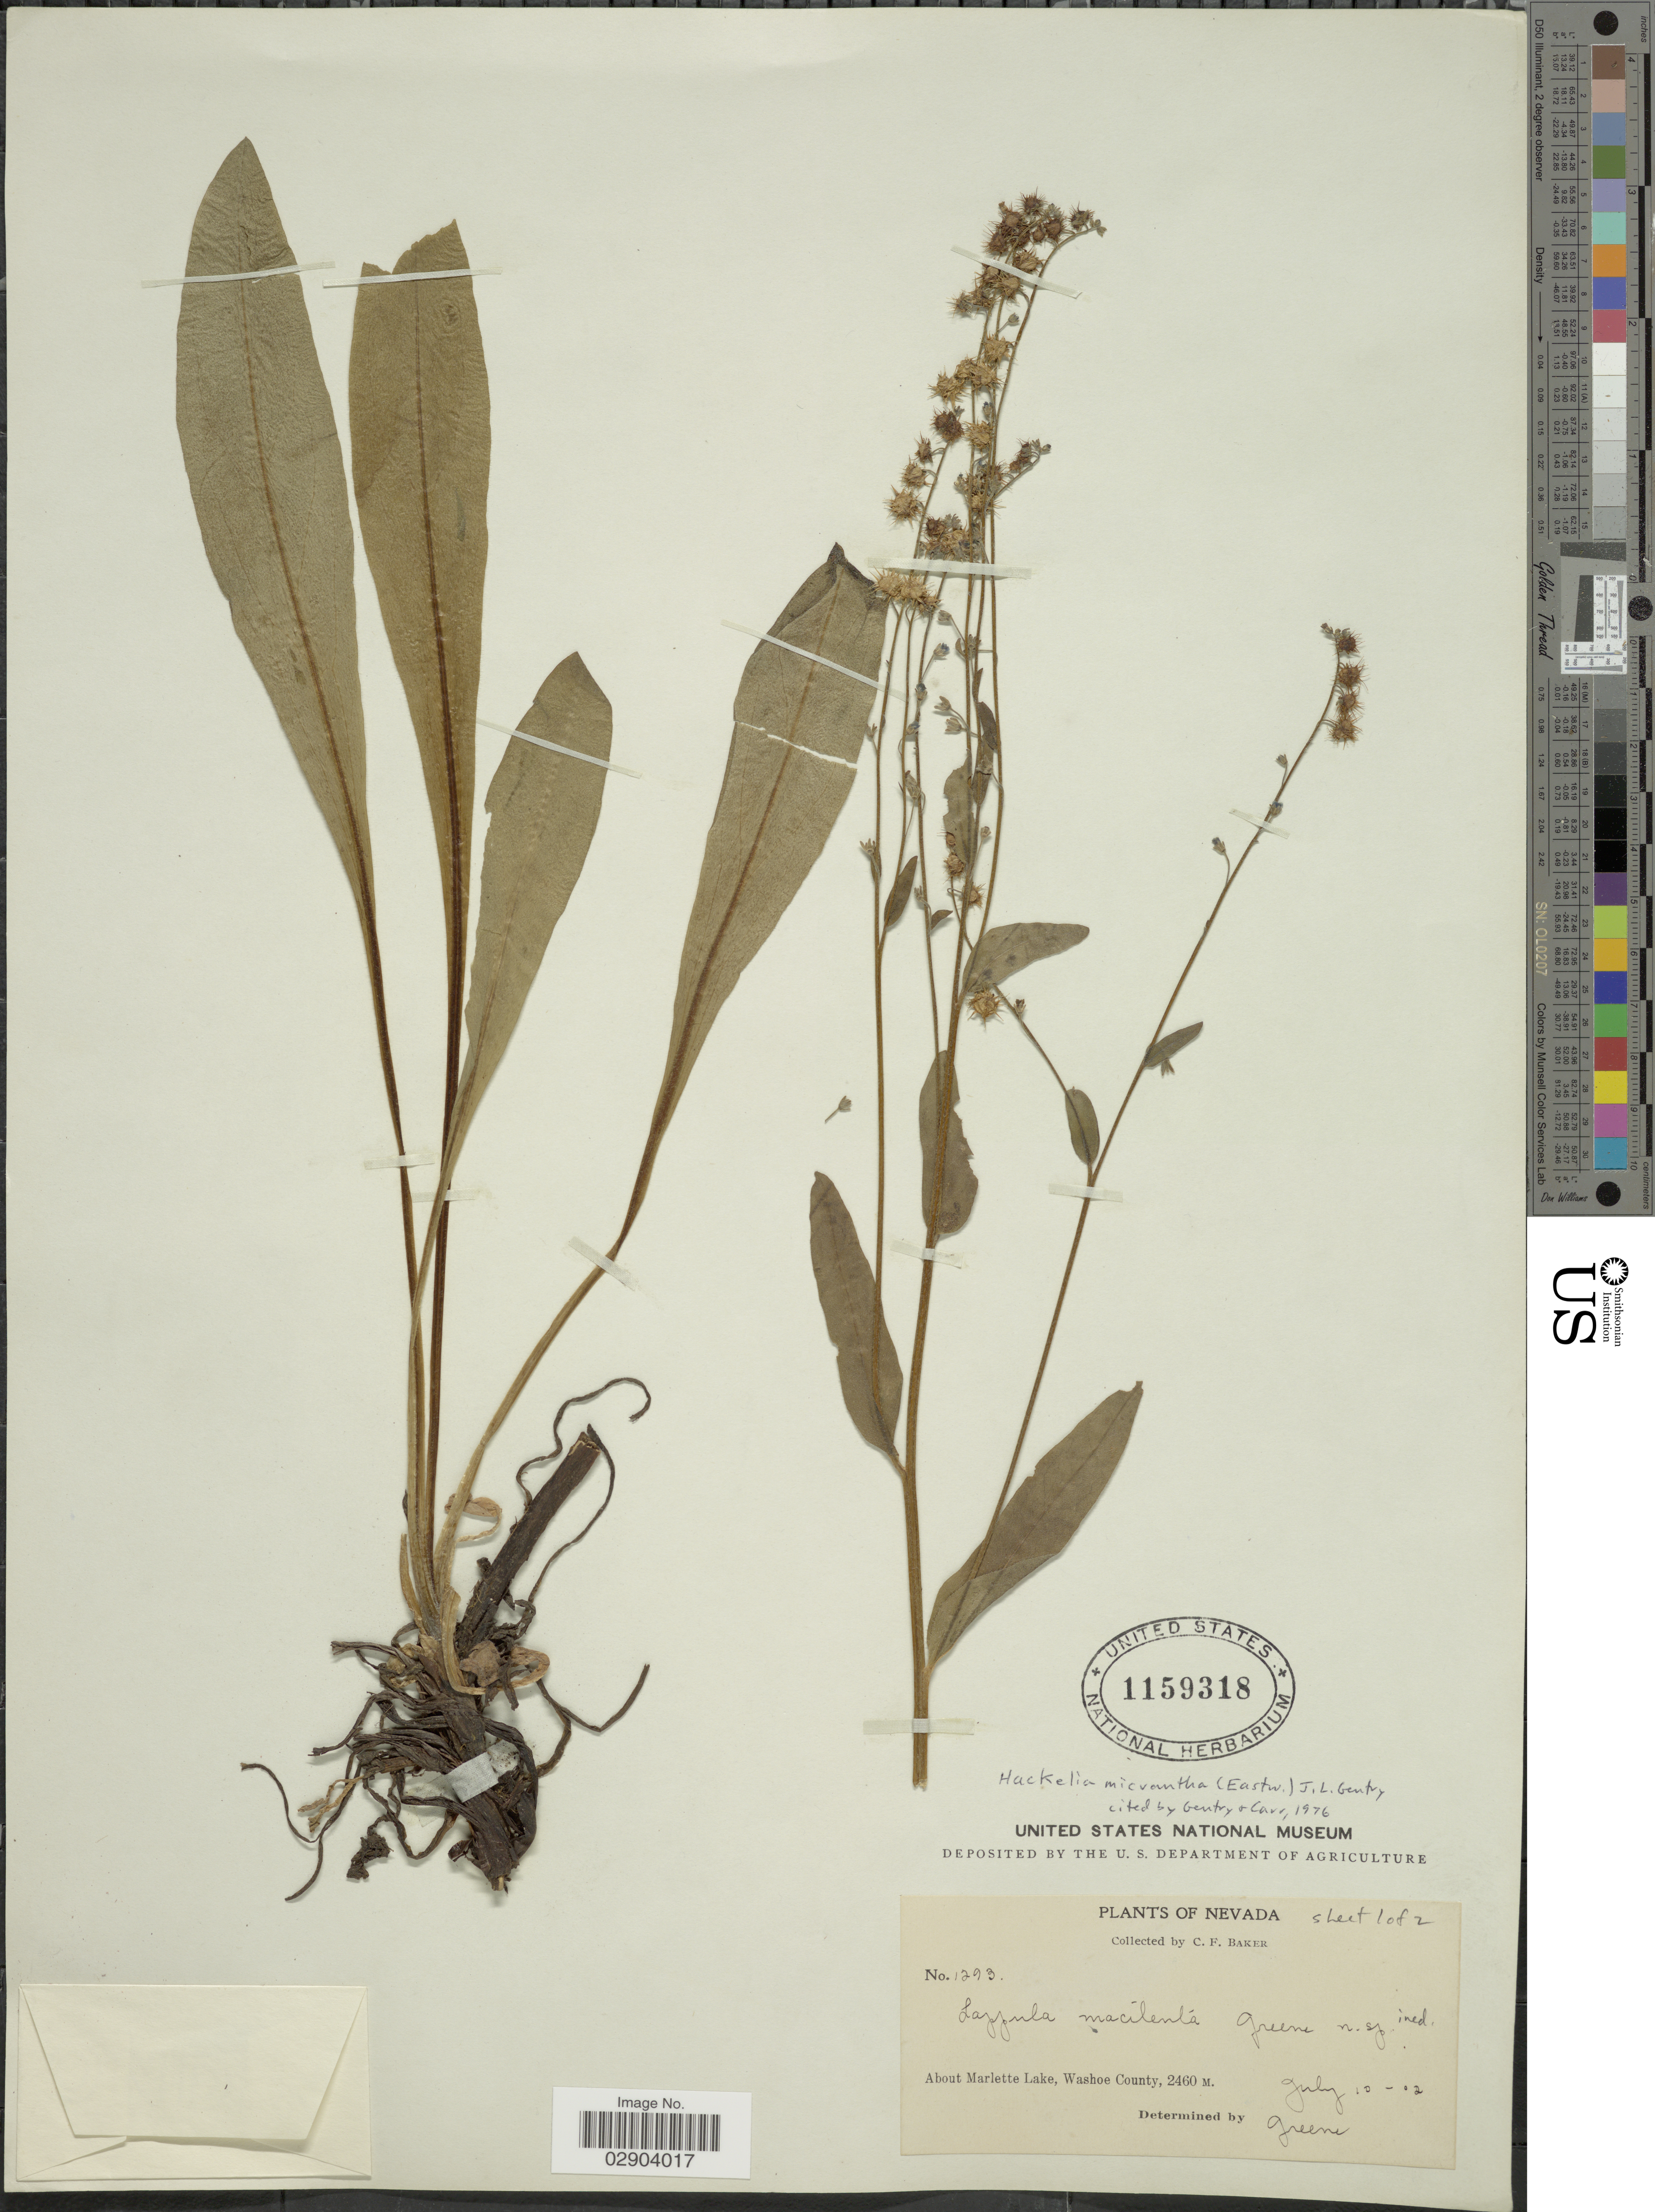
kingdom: Plantae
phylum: Tracheophyta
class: Magnoliopsida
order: Boraginales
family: Boraginaceae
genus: Hackelia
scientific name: Hackelia micrantha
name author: (Eastw.) J.L. Gentry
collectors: C. F. Baker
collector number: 1293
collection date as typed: Transcribed d/m/y: 10/7/2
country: United States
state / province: Nevada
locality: About Marlette Lake, Washoe County.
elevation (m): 2460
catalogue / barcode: US 1159318